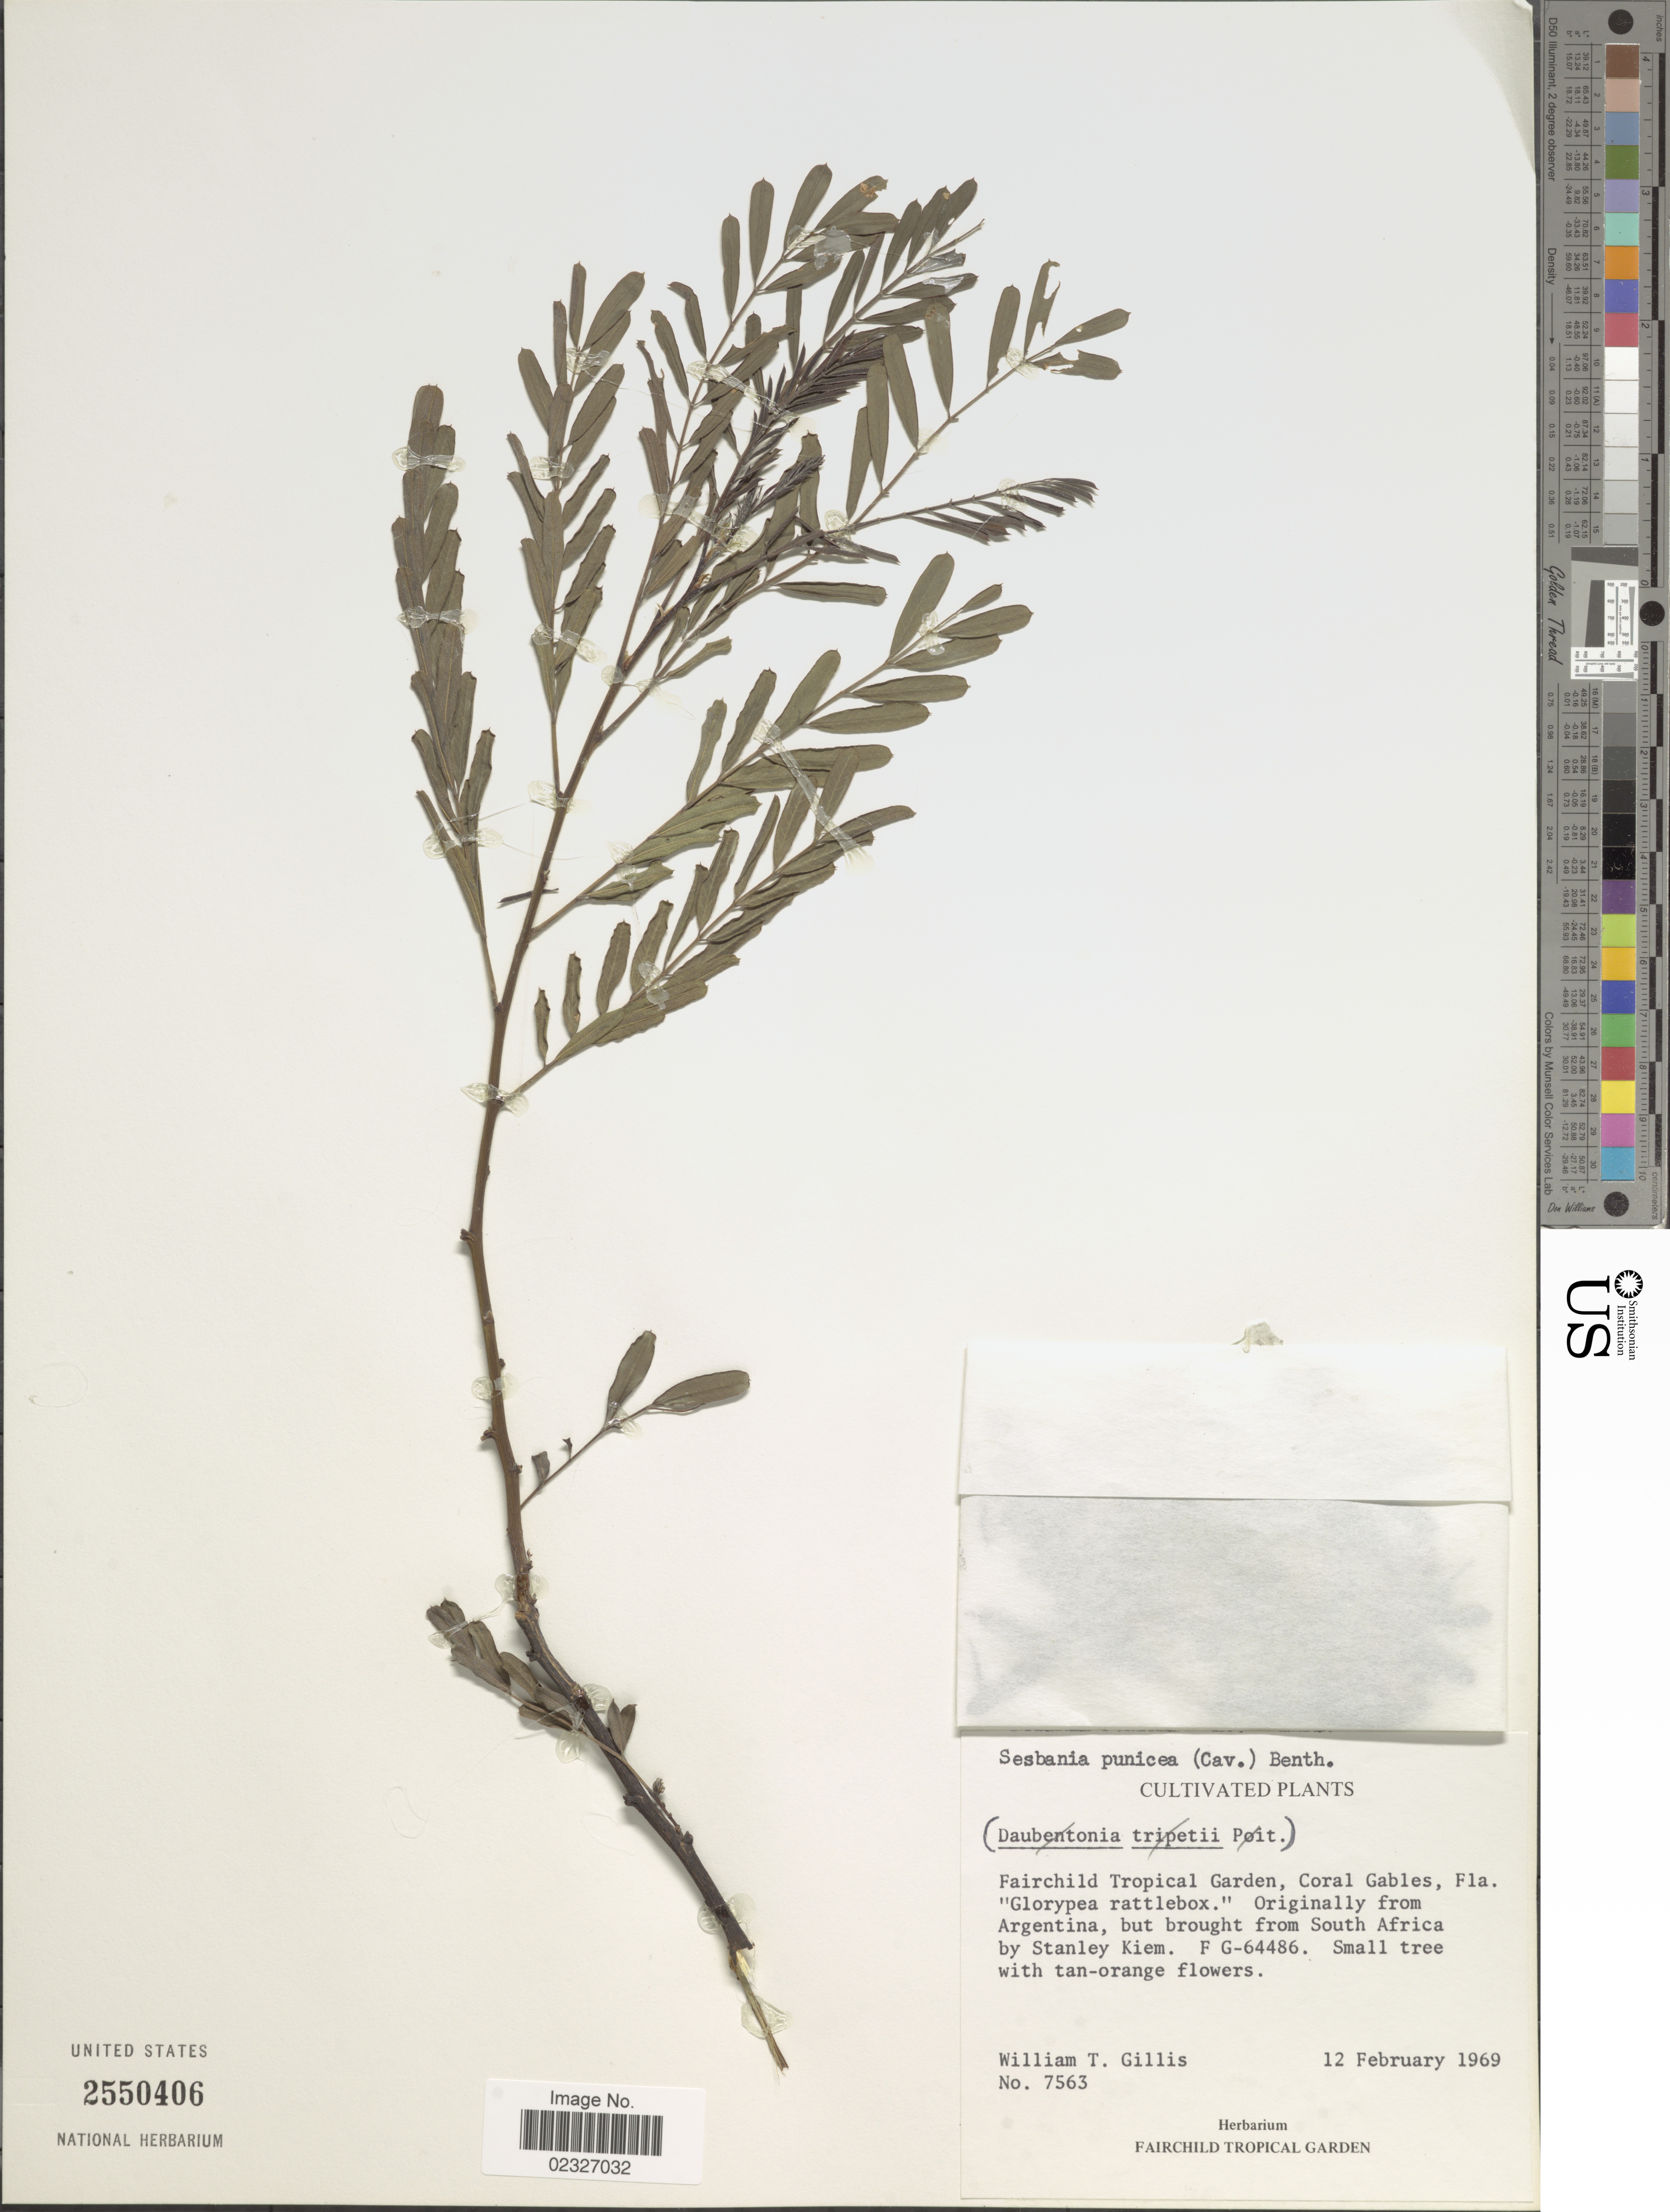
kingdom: Plantae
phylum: Tracheophyta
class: Magnoliopsida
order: Fabales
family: Fabaceae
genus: Sesbania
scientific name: Sesbania punicea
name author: (Cav.) Benth.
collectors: W. T. Gillis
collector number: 7563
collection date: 1969-02-12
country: United States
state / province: Florida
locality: Fairchild Tropical Garden, Coral Gables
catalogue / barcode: US 2550406